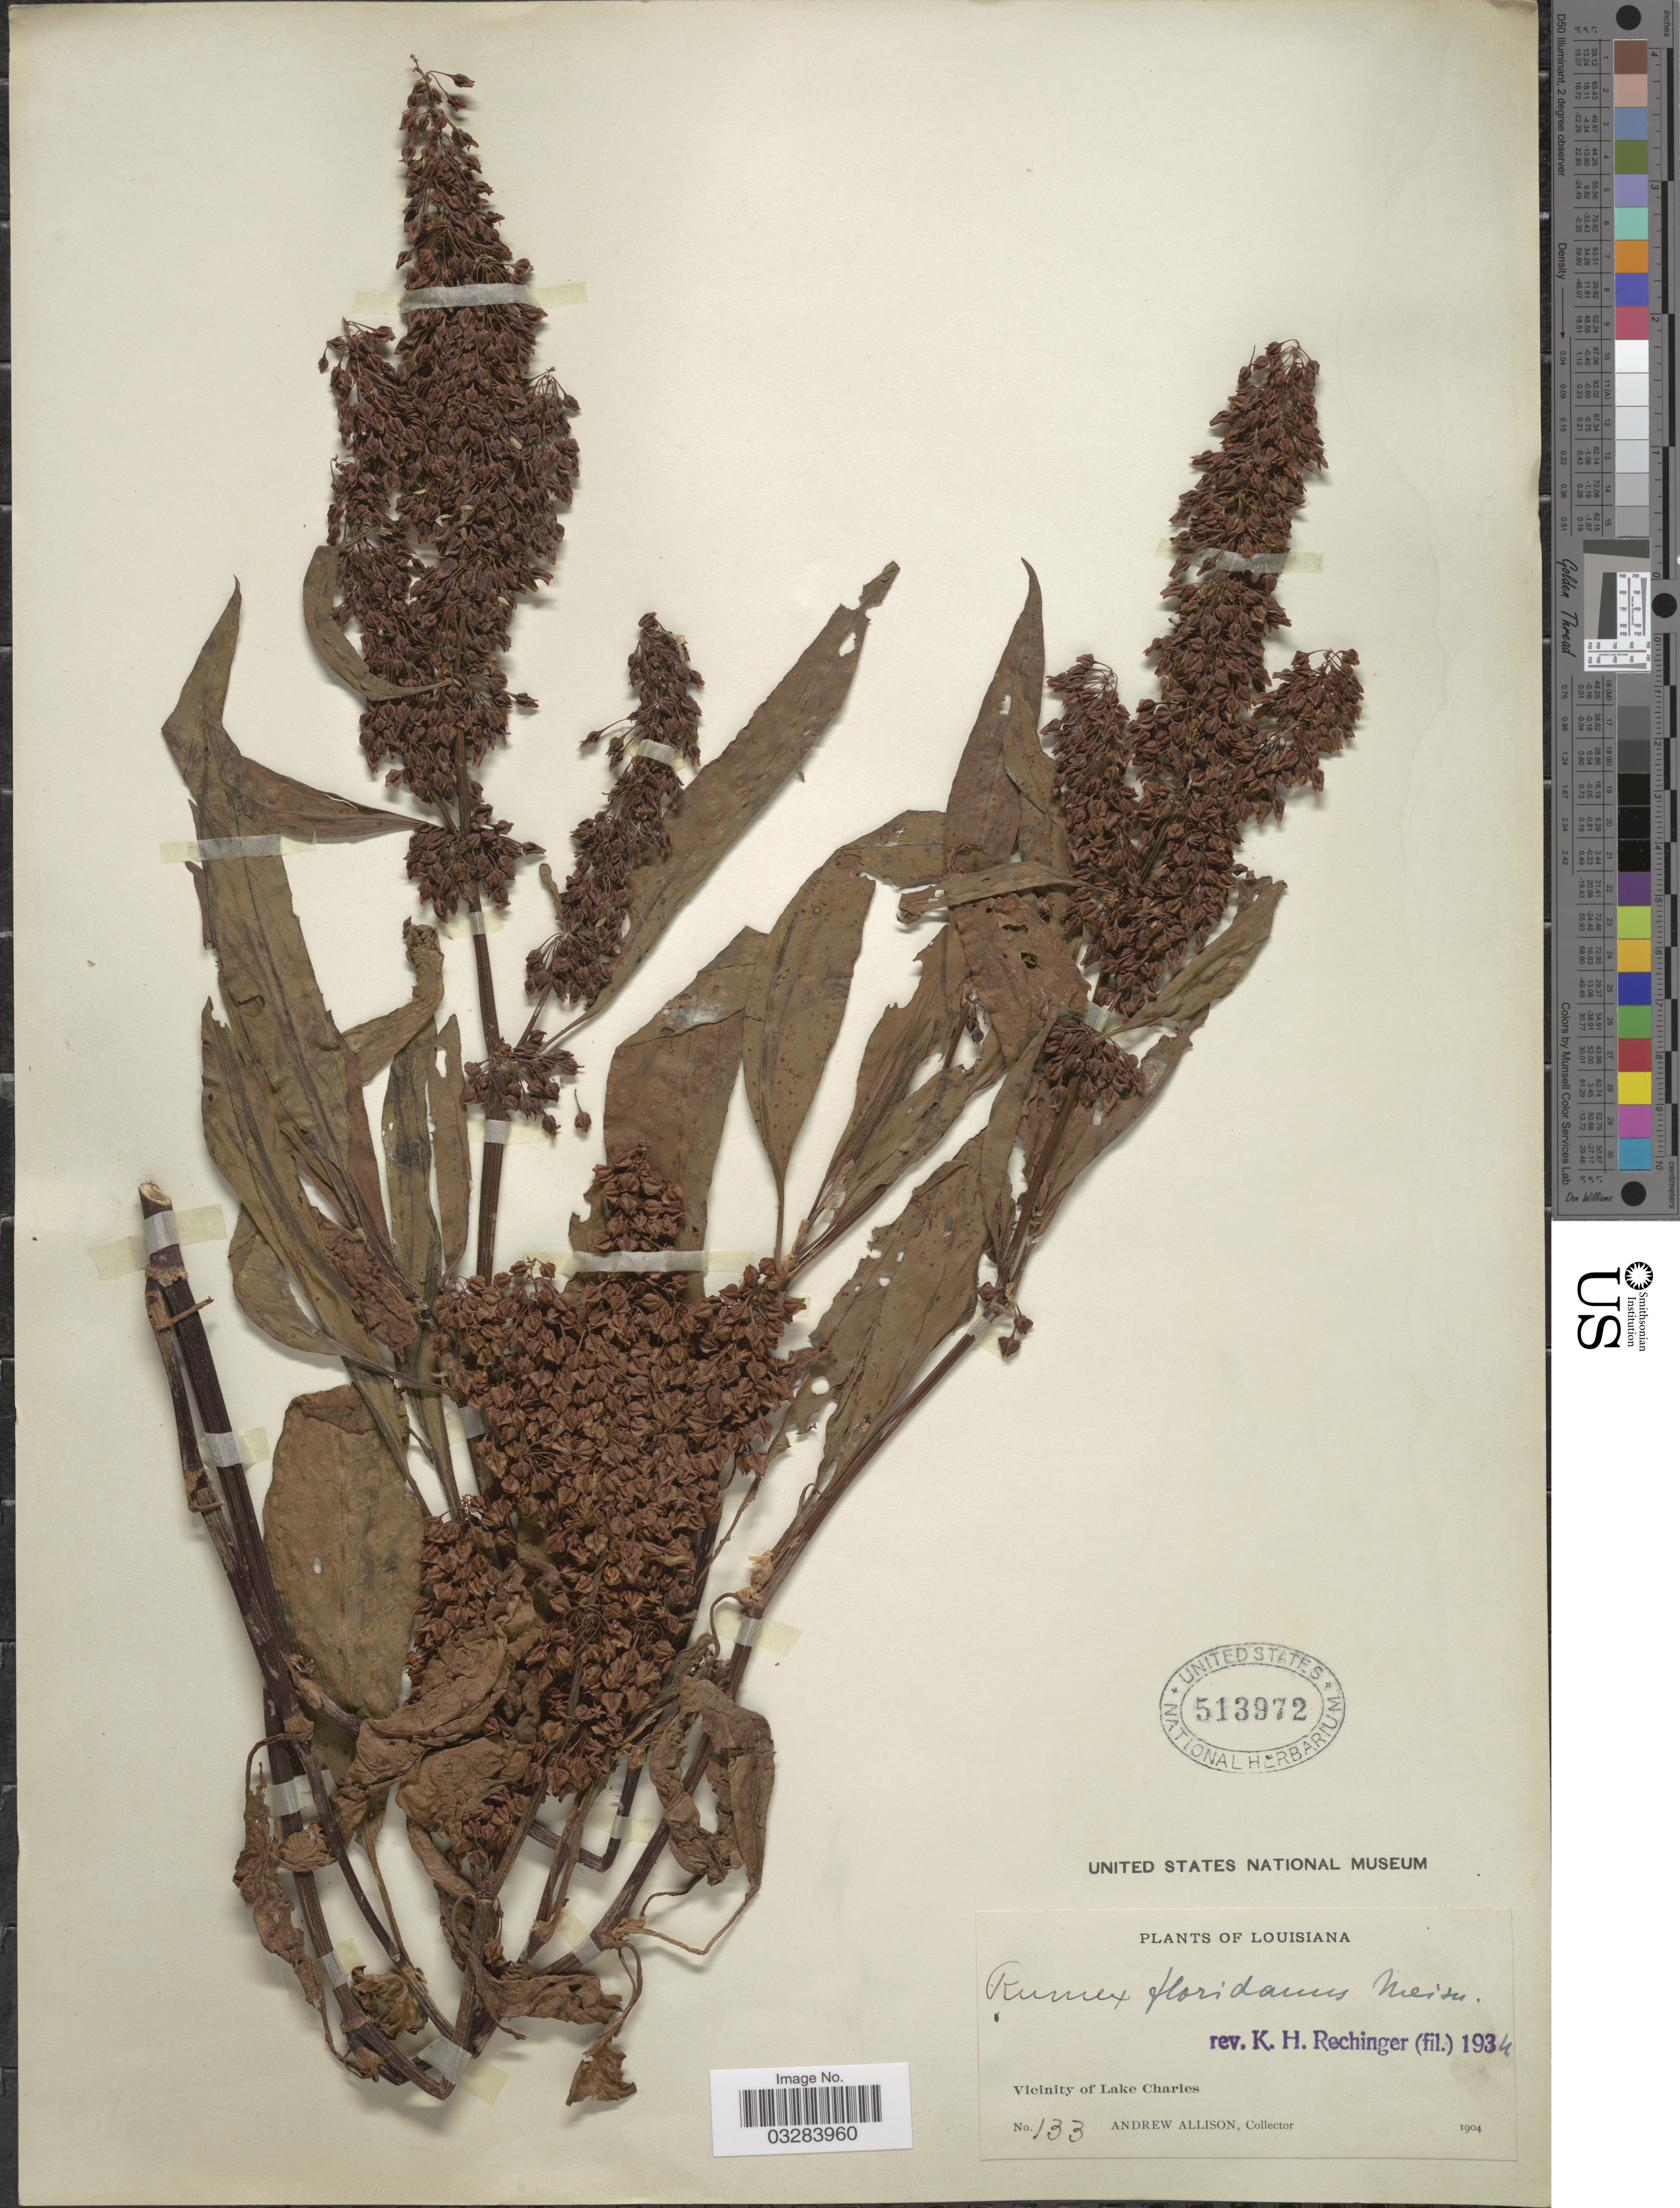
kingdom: Plantae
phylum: Tracheophyta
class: Magnoliopsida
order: Caryophyllales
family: Polygonaceae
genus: Rumex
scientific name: Rumex floridanus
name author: Meisn.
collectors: A. Allison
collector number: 133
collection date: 1904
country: United States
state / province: Louisiana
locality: Vicinity of Lake Charles.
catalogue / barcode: US 513972